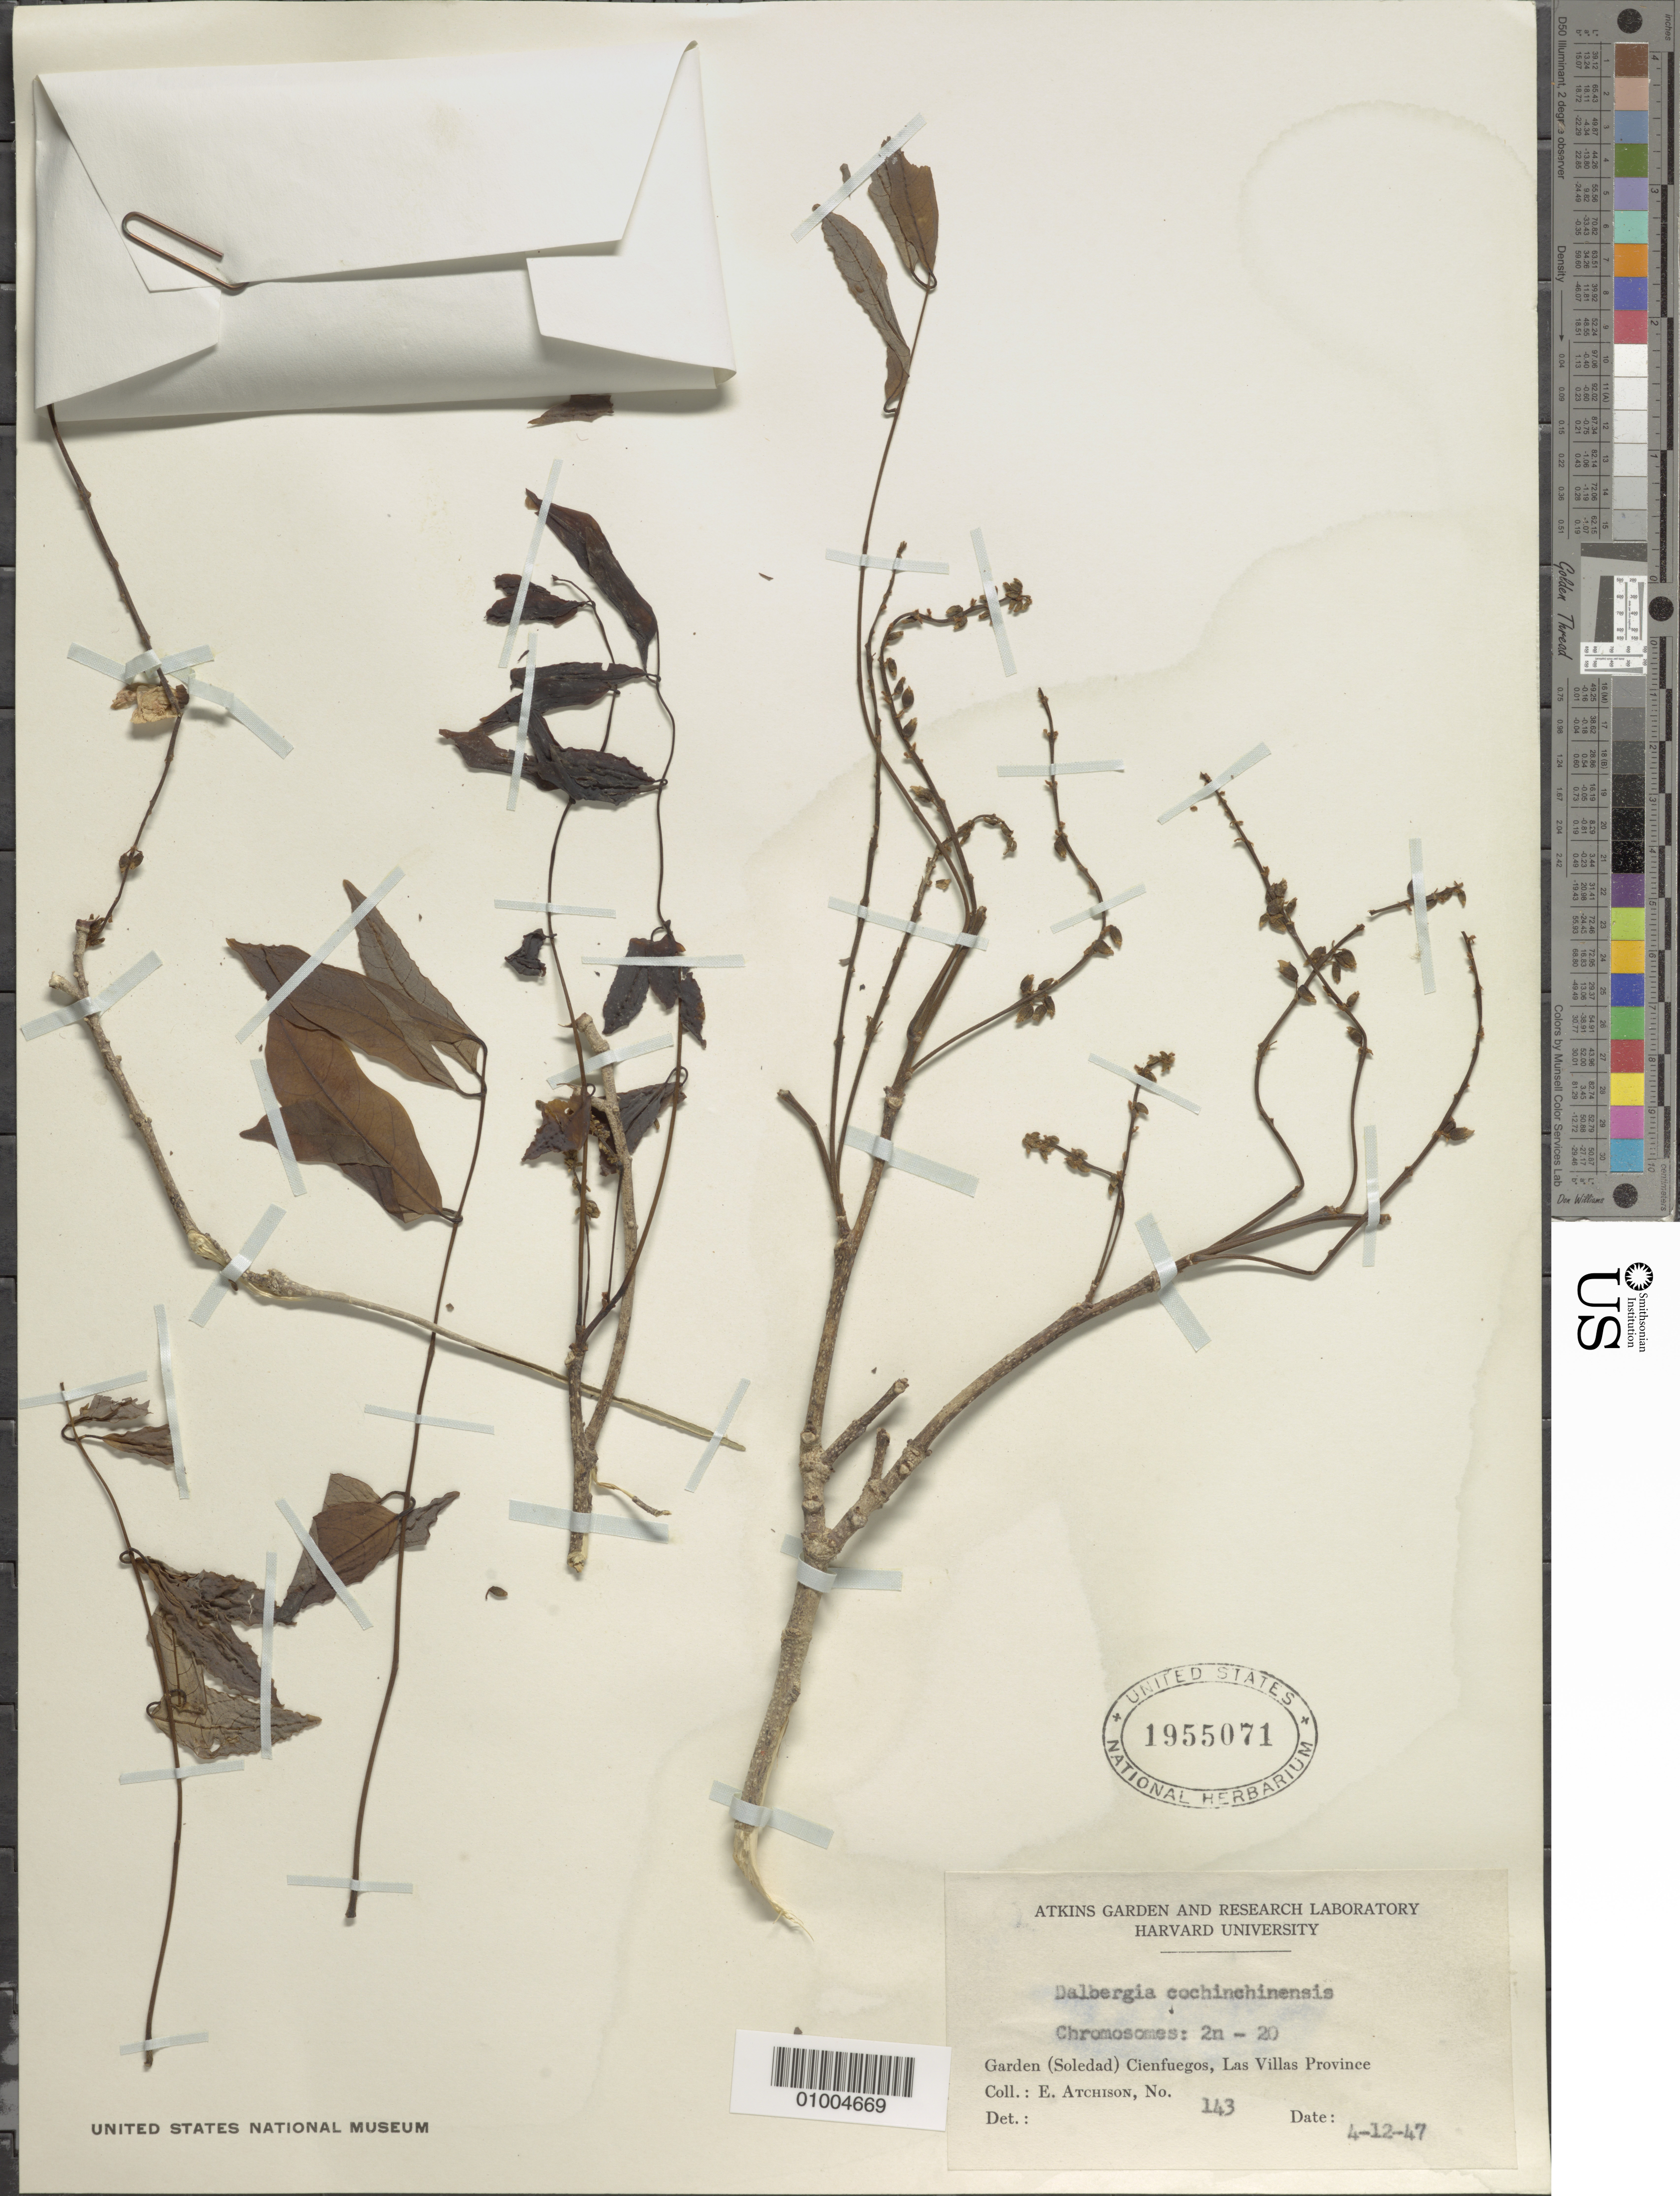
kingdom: Plantae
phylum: Tracheophyta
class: Magnoliopsida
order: Fabales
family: Fabaceae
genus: Dalbergia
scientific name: Dalbergia cochinchinensis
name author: Pierre ex Laness.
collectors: E. Atchison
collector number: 143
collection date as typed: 12 Apr 1947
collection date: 1947-04-12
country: Cuba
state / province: Cienfuegos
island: Cuba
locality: Cienfuegos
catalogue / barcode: US 1955071